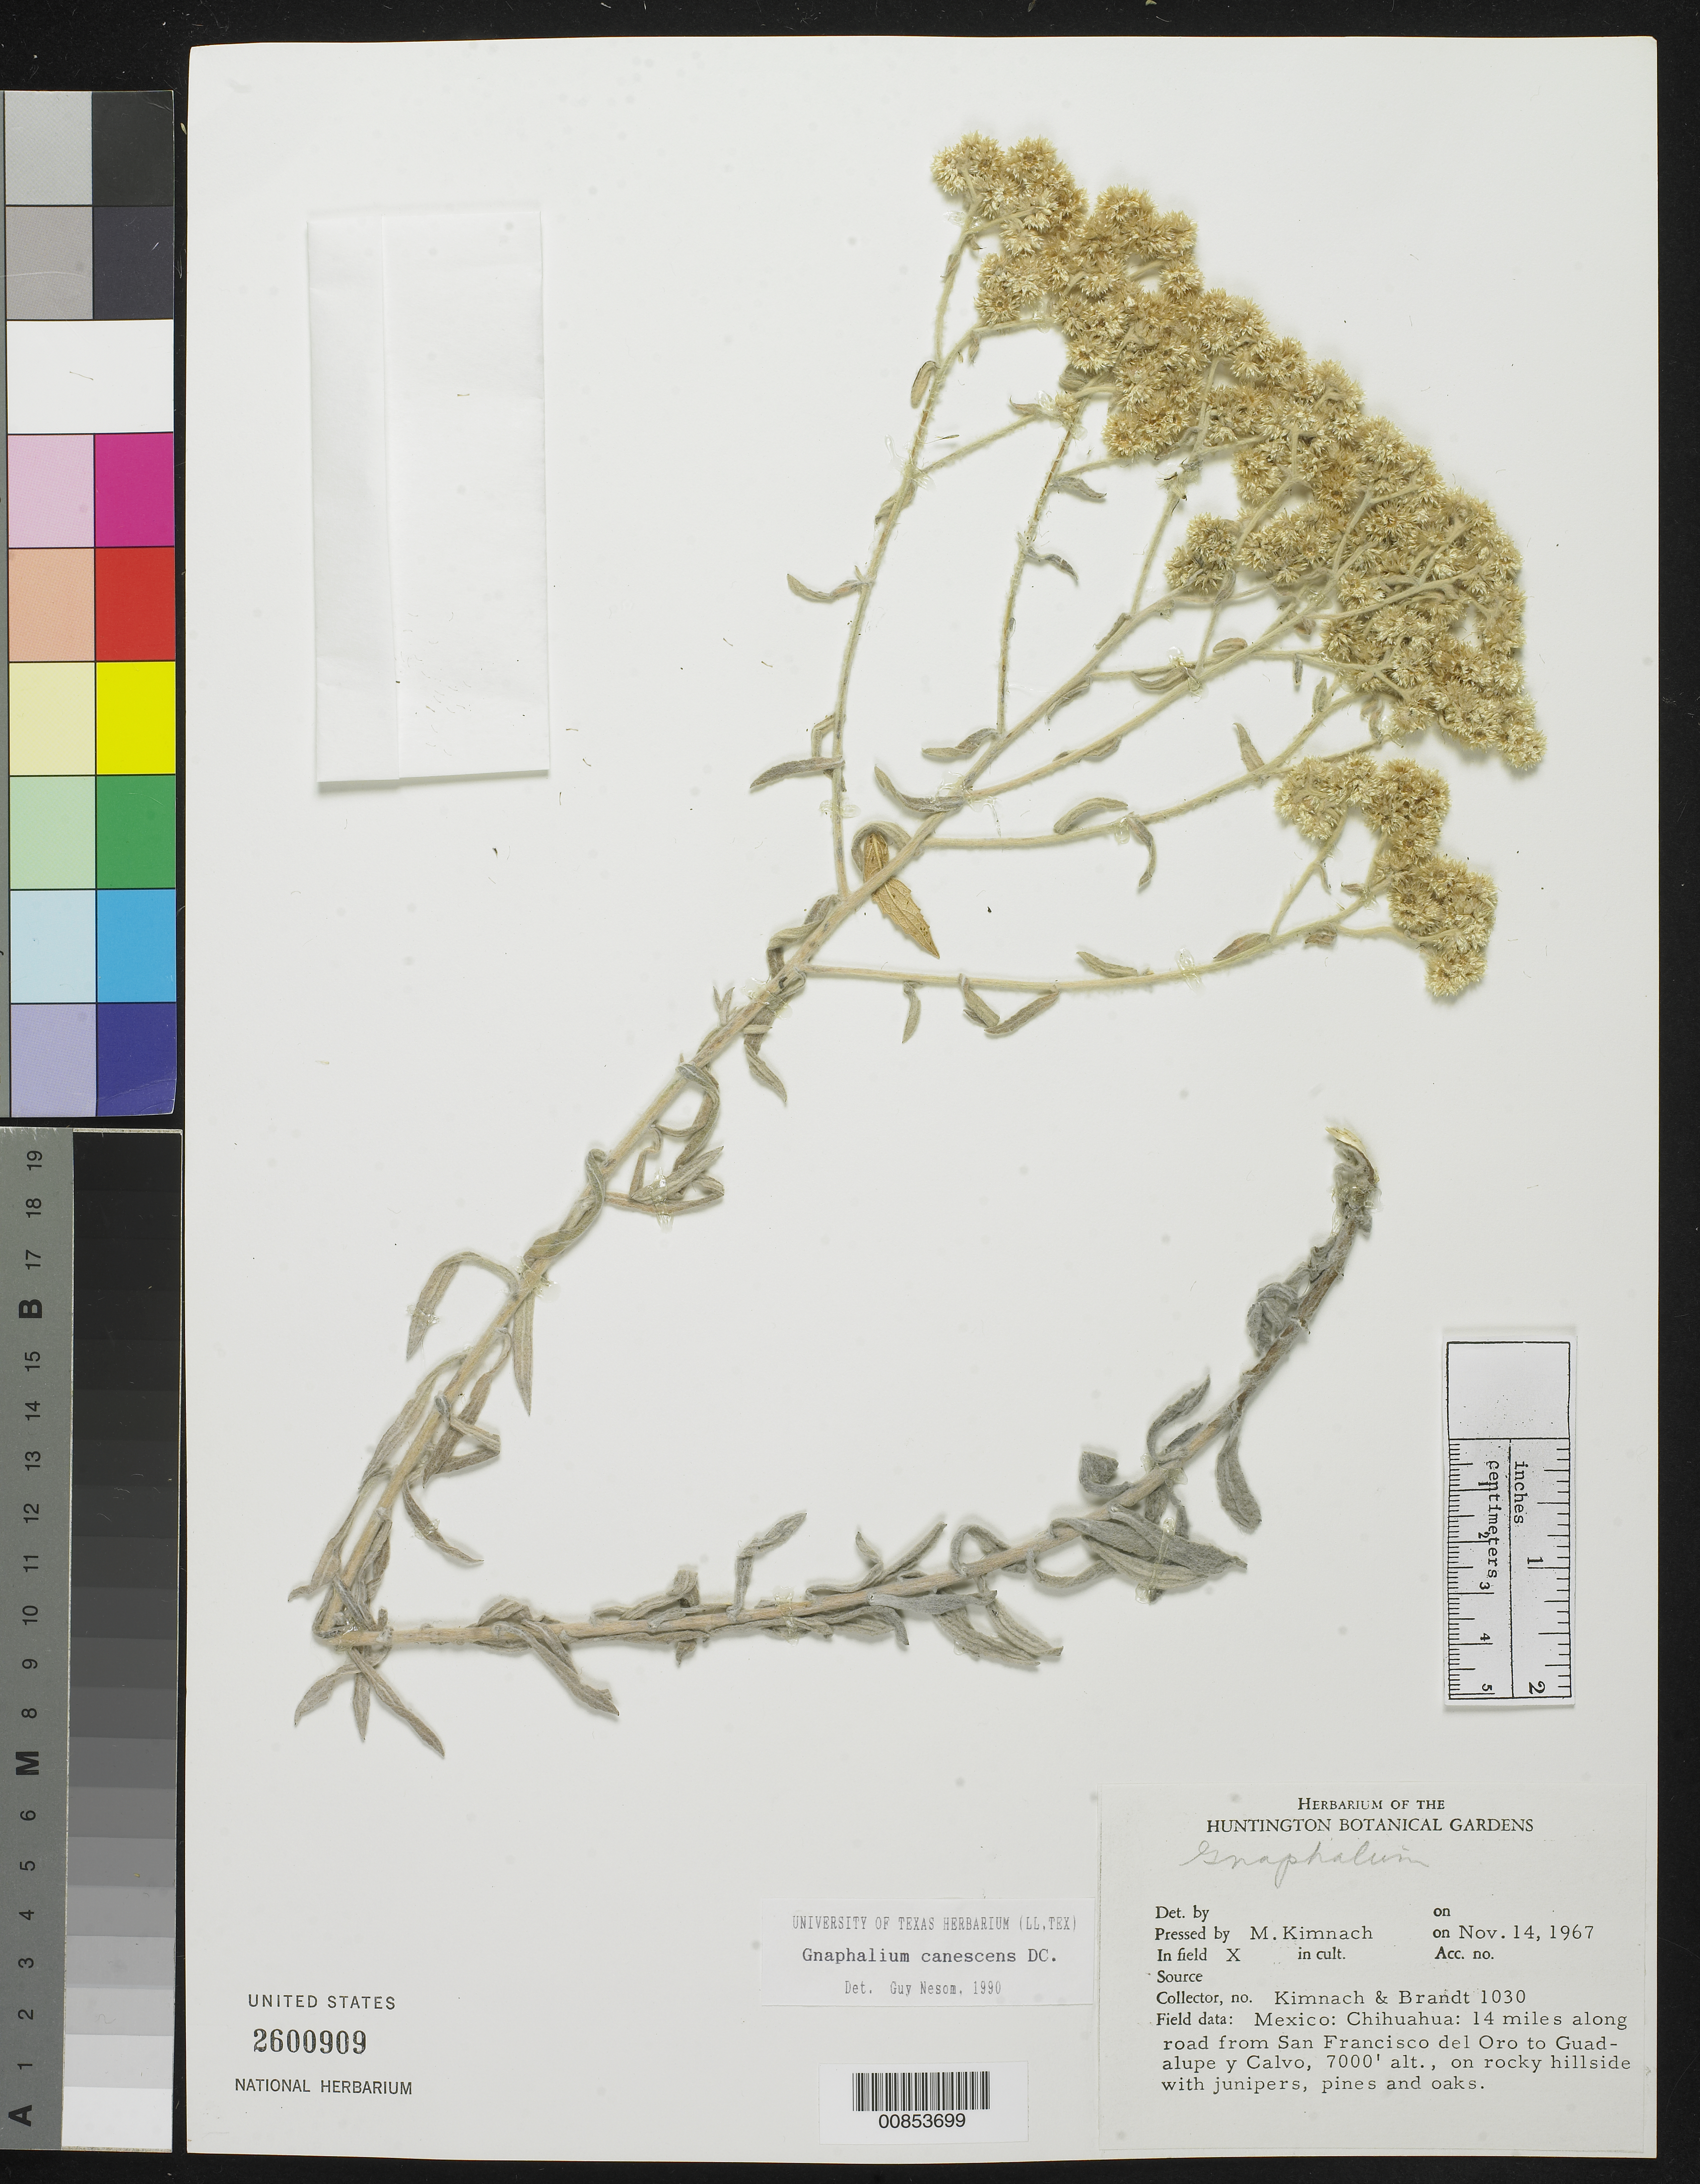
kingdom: Plantae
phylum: Tracheophyta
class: Magnoliopsida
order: Asterales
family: Asteraceae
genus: Pseudognaphalium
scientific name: Pseudognaphalium canescens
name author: (DC.) Anderb.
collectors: M. W. Kimnach & -. Brandt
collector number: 1030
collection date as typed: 14 Nov 1967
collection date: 1967-11-14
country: Mexico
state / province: Chihuahua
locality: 14 miles along road from San Francisco del Oro to Guadalupe y Calvo.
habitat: On rocky hillside with junipers, pines and oaks.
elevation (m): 2134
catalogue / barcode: US 2600909